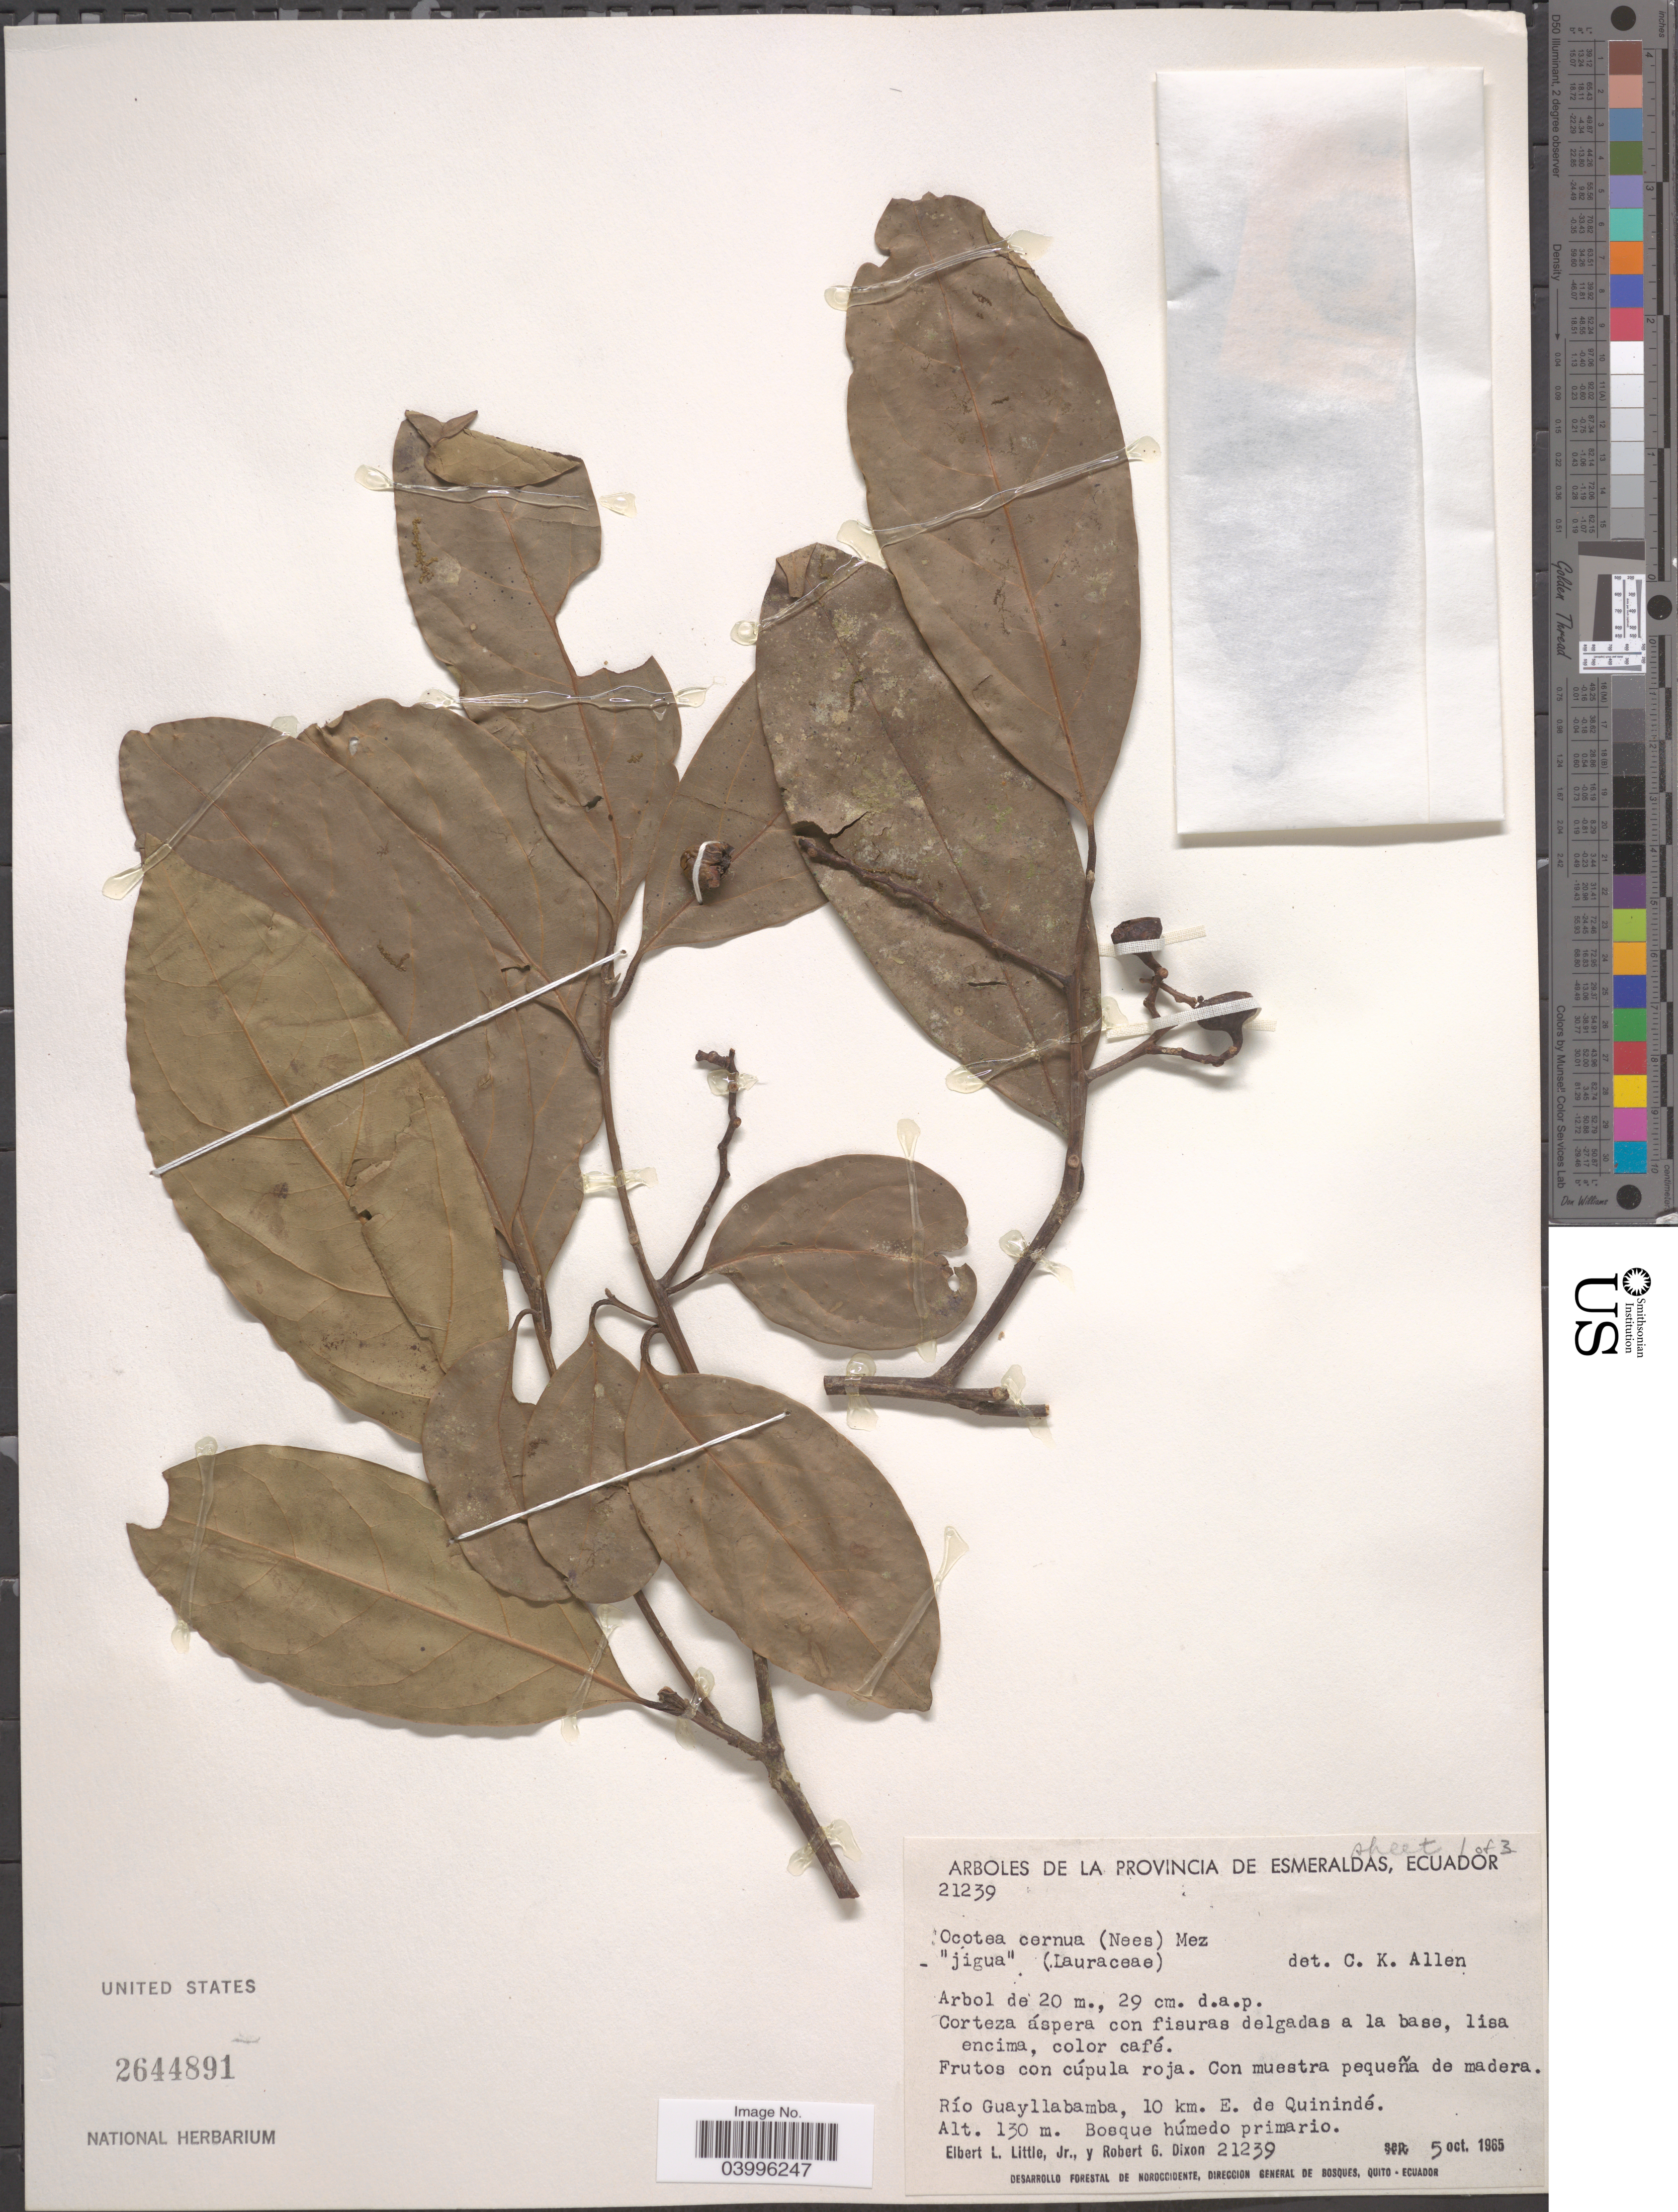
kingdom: Plantae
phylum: Tracheophyta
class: Magnoliopsida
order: Laurales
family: Lauraceae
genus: Ocotea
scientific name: Ocotea cernua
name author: (Nees) Mez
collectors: E. L. Little & R. G. Dixon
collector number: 21239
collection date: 1965-10-05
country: Ecuador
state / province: Esmeraldas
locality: Río Guayllabamba, 10 km. E. de Quinindé.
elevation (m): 130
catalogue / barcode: US 2644891